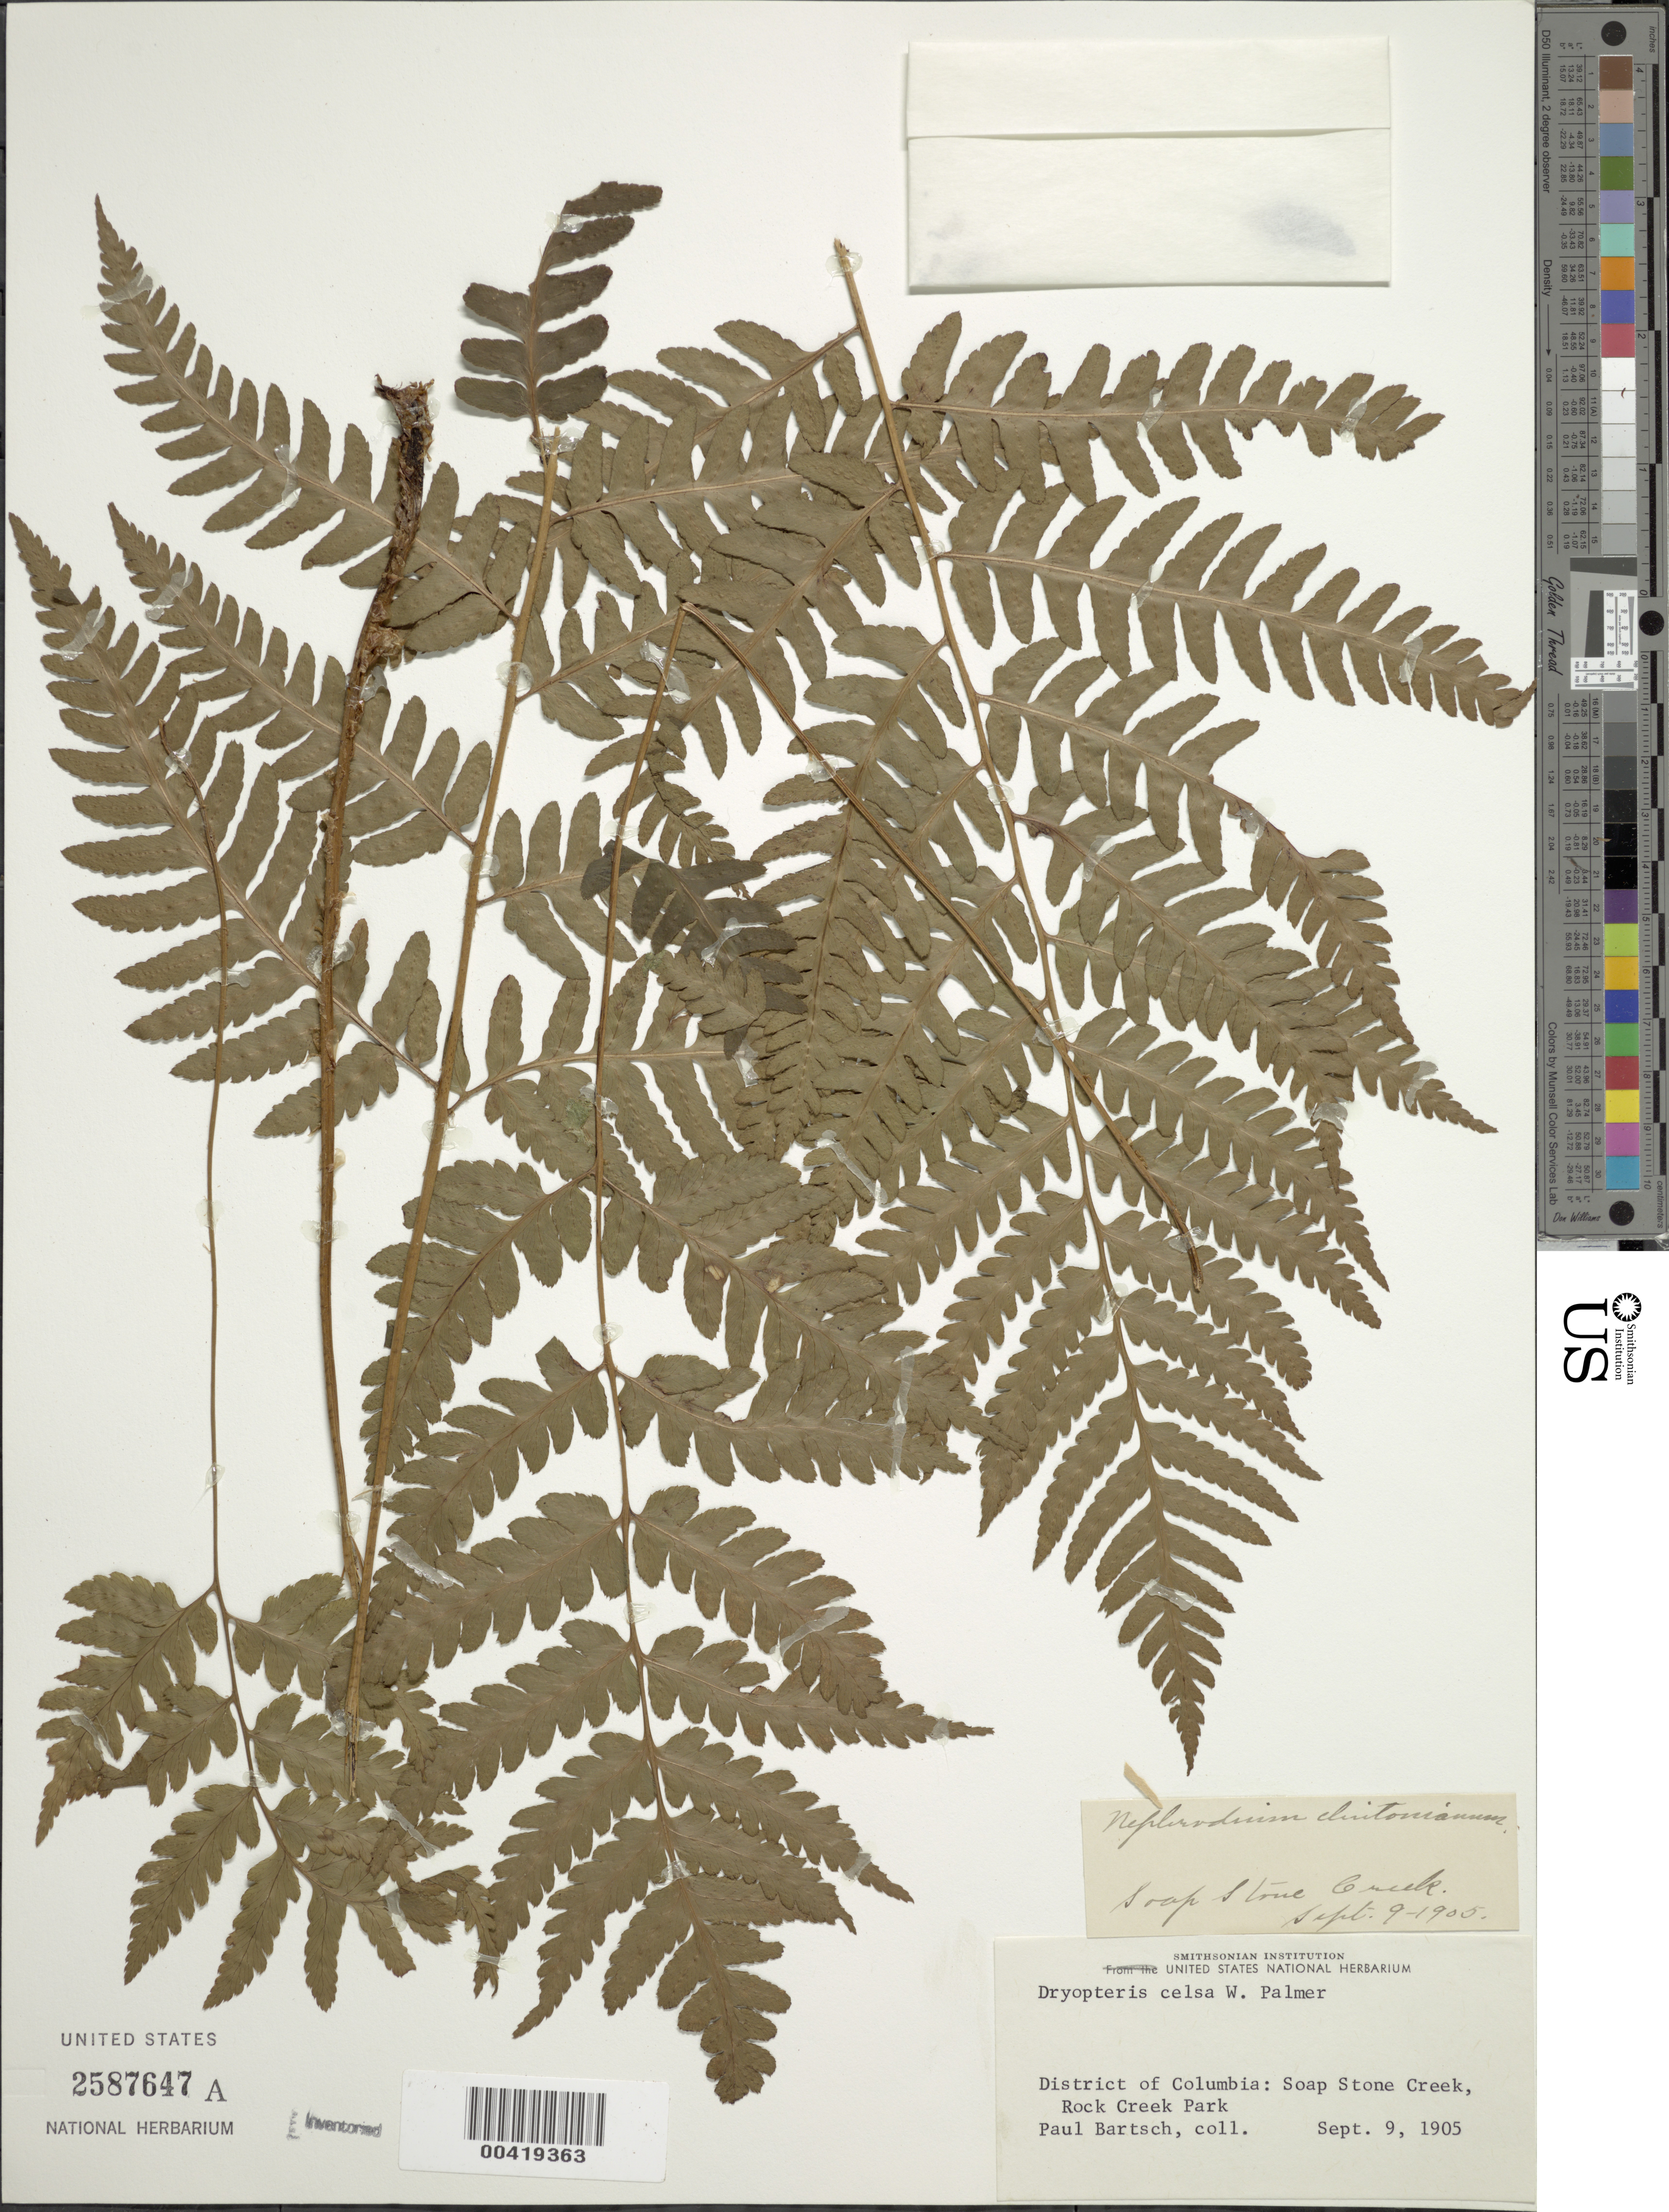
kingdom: Plantae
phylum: Tracheophyta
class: Polypodiopsida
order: Polypodiales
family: Dryopteridaceae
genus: Dryopteris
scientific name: Dryopteris celsa (W. Palmer) Knowlt., W. Palmer & C.L. Pollard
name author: (W. Palmer) Knowlt. et al.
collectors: P. Bartsch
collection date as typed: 09 Sep 1905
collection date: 1905-09-09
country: United States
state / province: District of Columbia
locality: Soapstone Creek, Rock Creek Park Rock Creek Park and Vicinity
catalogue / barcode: US 2587647A